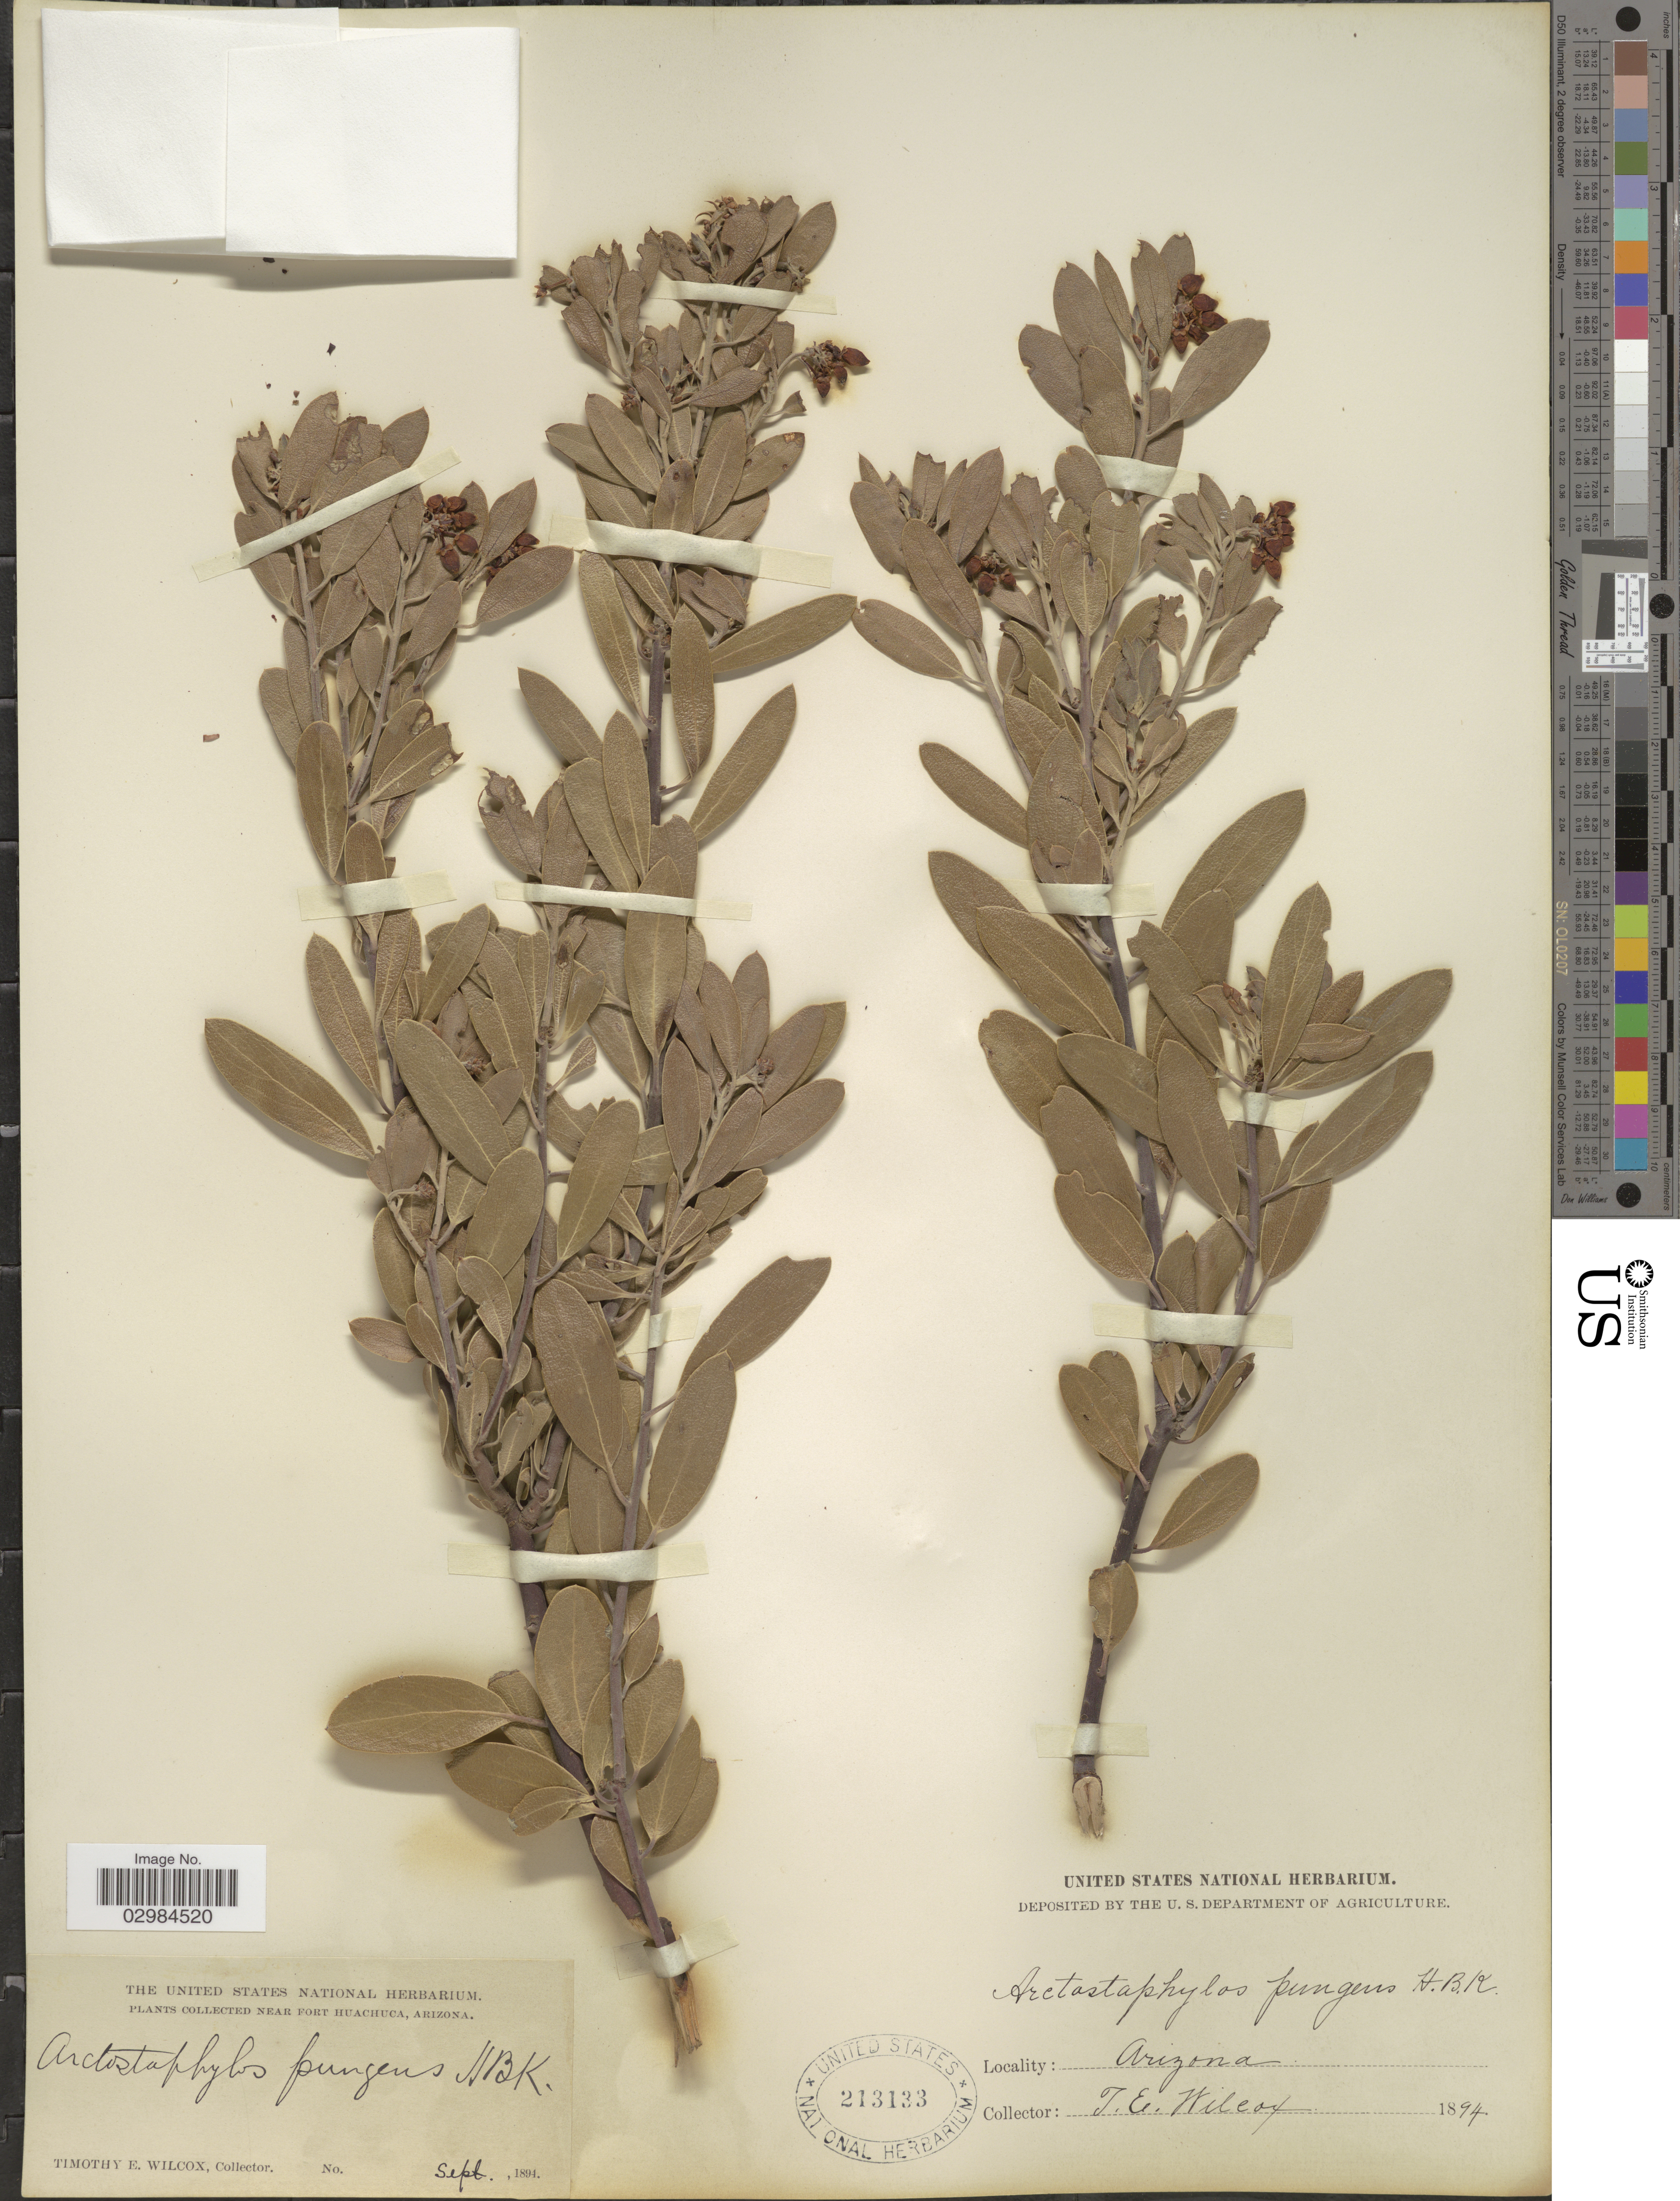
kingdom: Plantae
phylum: Tracheophyta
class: Magnoliopsida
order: Ericales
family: Ericaceae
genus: Arctostaphylos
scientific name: Arctostaphylos pungens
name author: Kunth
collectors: T. E. Wilcox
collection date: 1894-09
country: United States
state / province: Arizona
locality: Near Fort Huachuca.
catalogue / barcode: US 213133